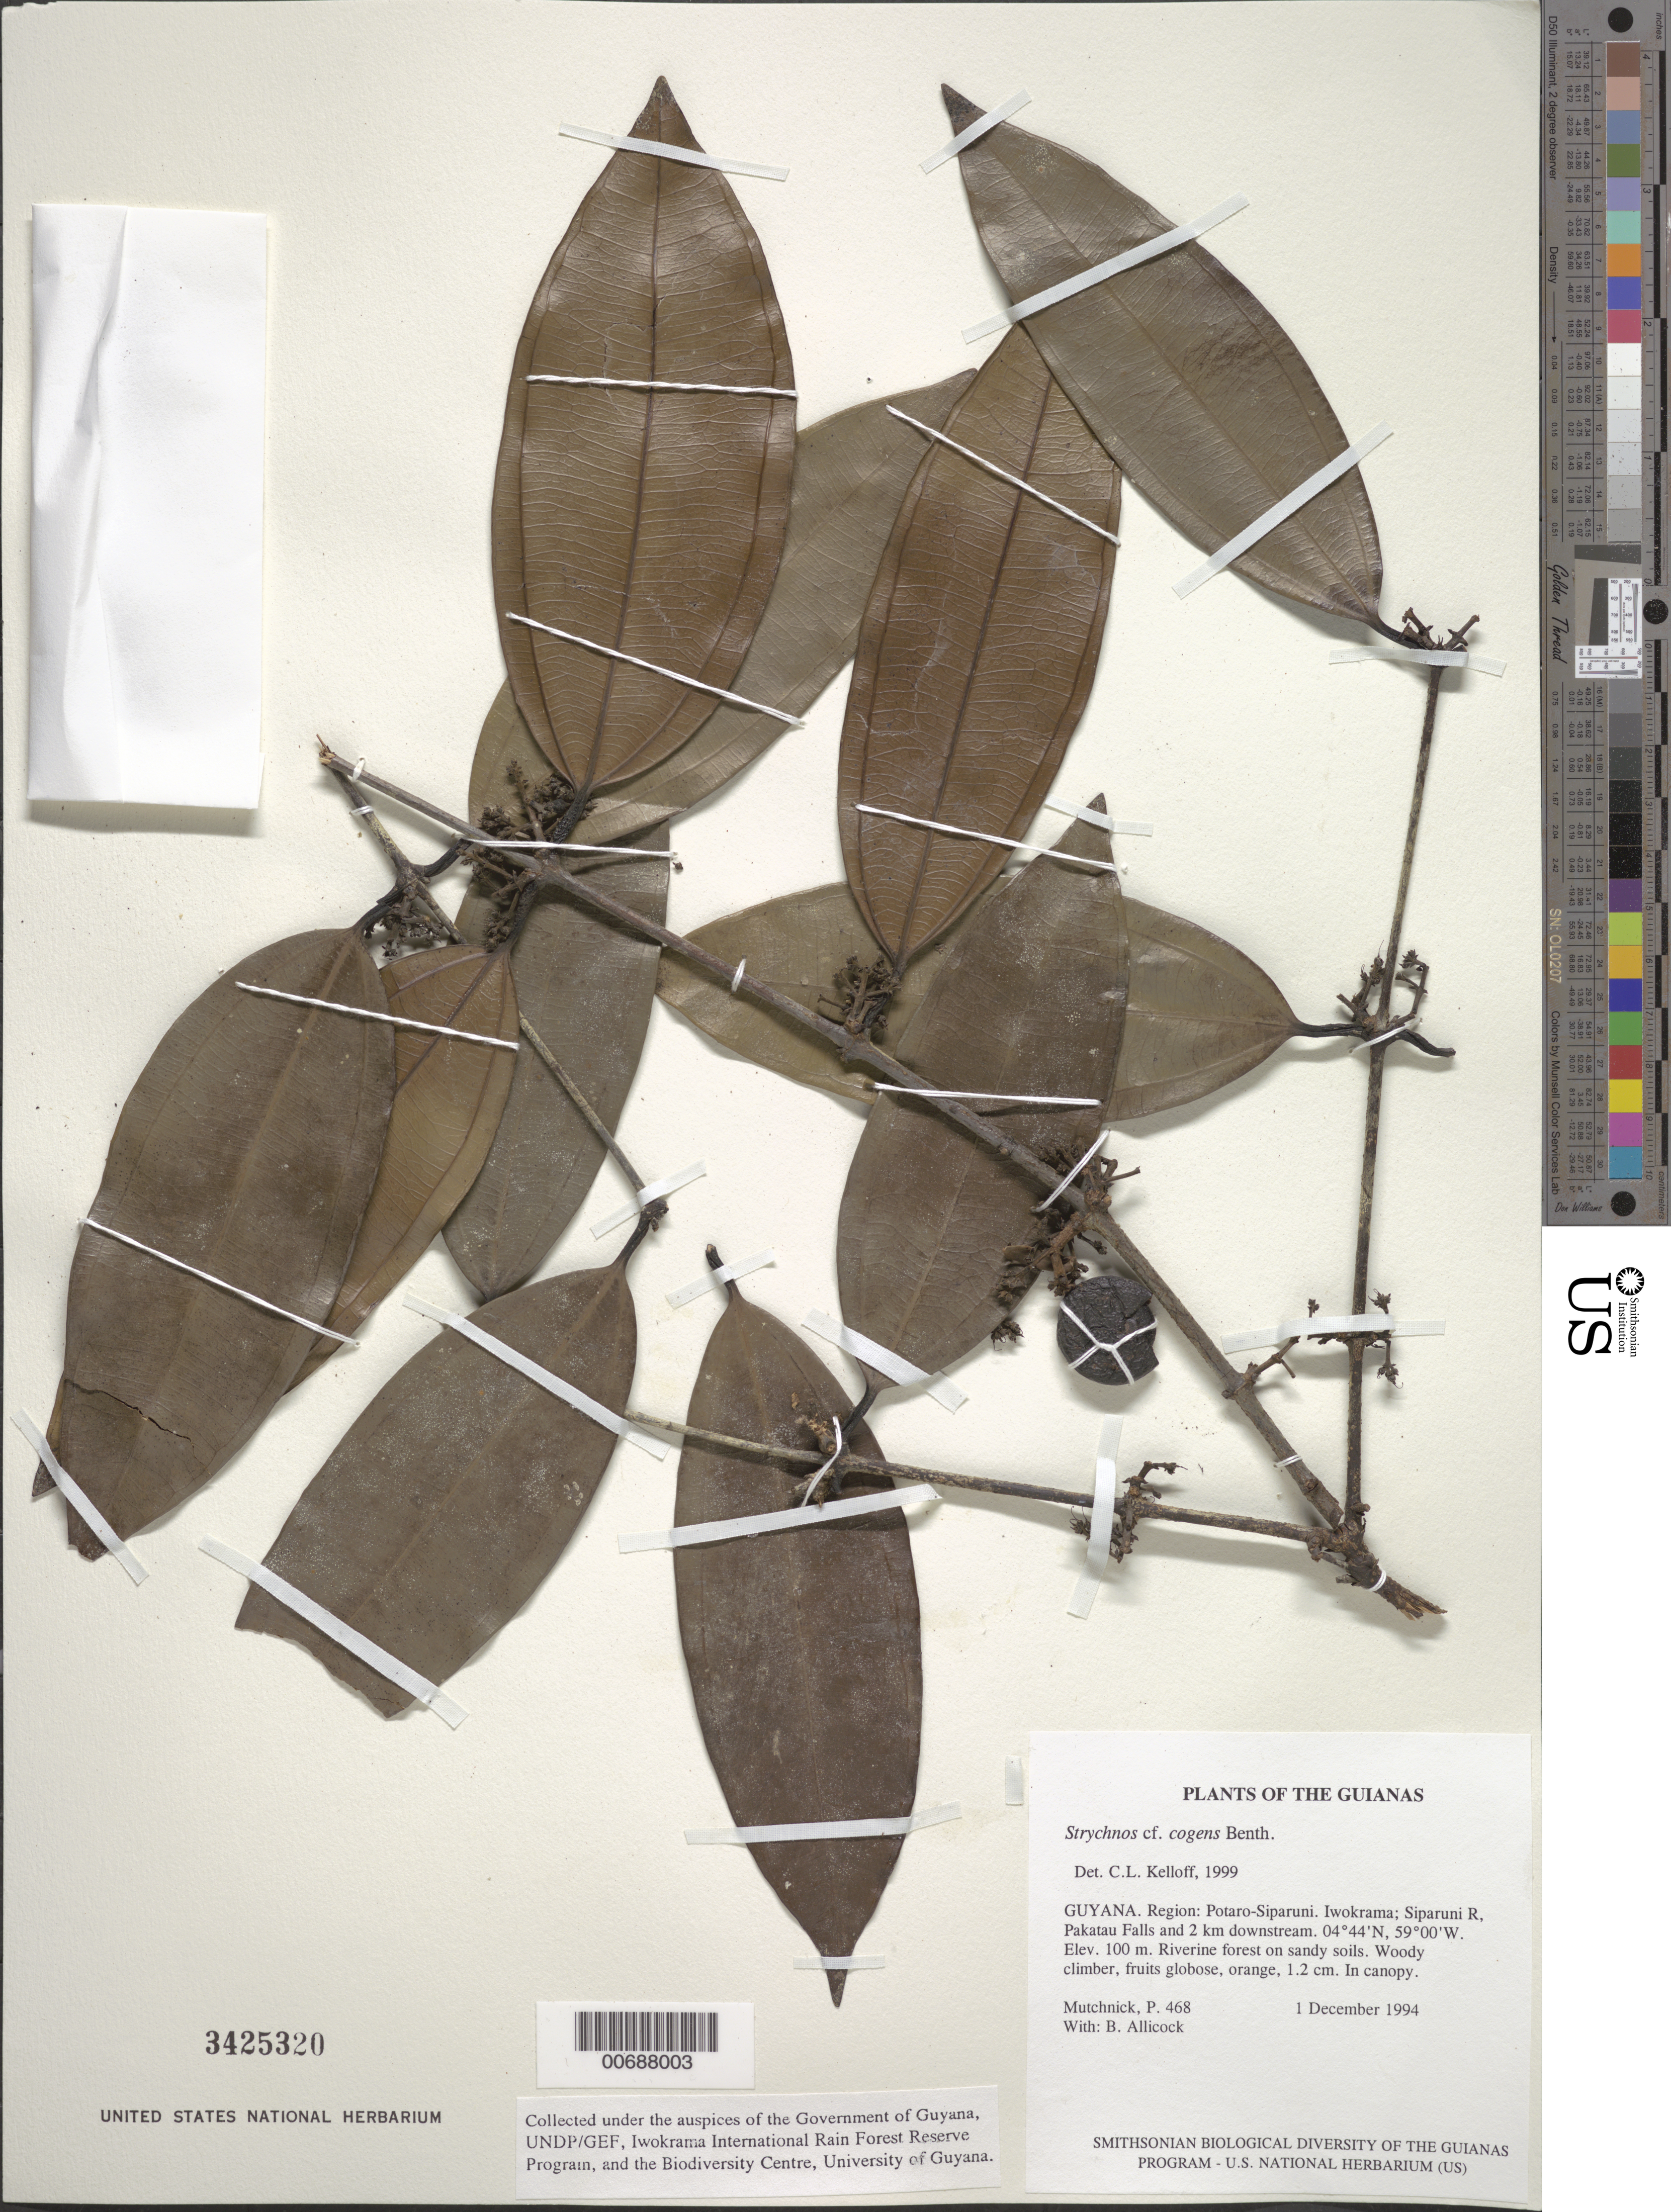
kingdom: Plantae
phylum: Tracheophyta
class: Magnoliopsida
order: Gentianales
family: Loganiaceae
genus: Strychnos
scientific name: Strychnos cogens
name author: Benth.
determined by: Kelloff, Carol L., (US), Smithsonian Institution - National Museum of Natural History (UNITED STATES)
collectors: P. Mutchnick & B. Allicock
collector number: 468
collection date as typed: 1 December 1994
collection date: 1994-12-01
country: Guyana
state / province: Potaro-Siparuni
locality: Iwokrama; Siparuni R, Pakatau Falls and 2 km downstream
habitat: Riverine forest on sandy soils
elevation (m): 100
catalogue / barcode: US 3425320